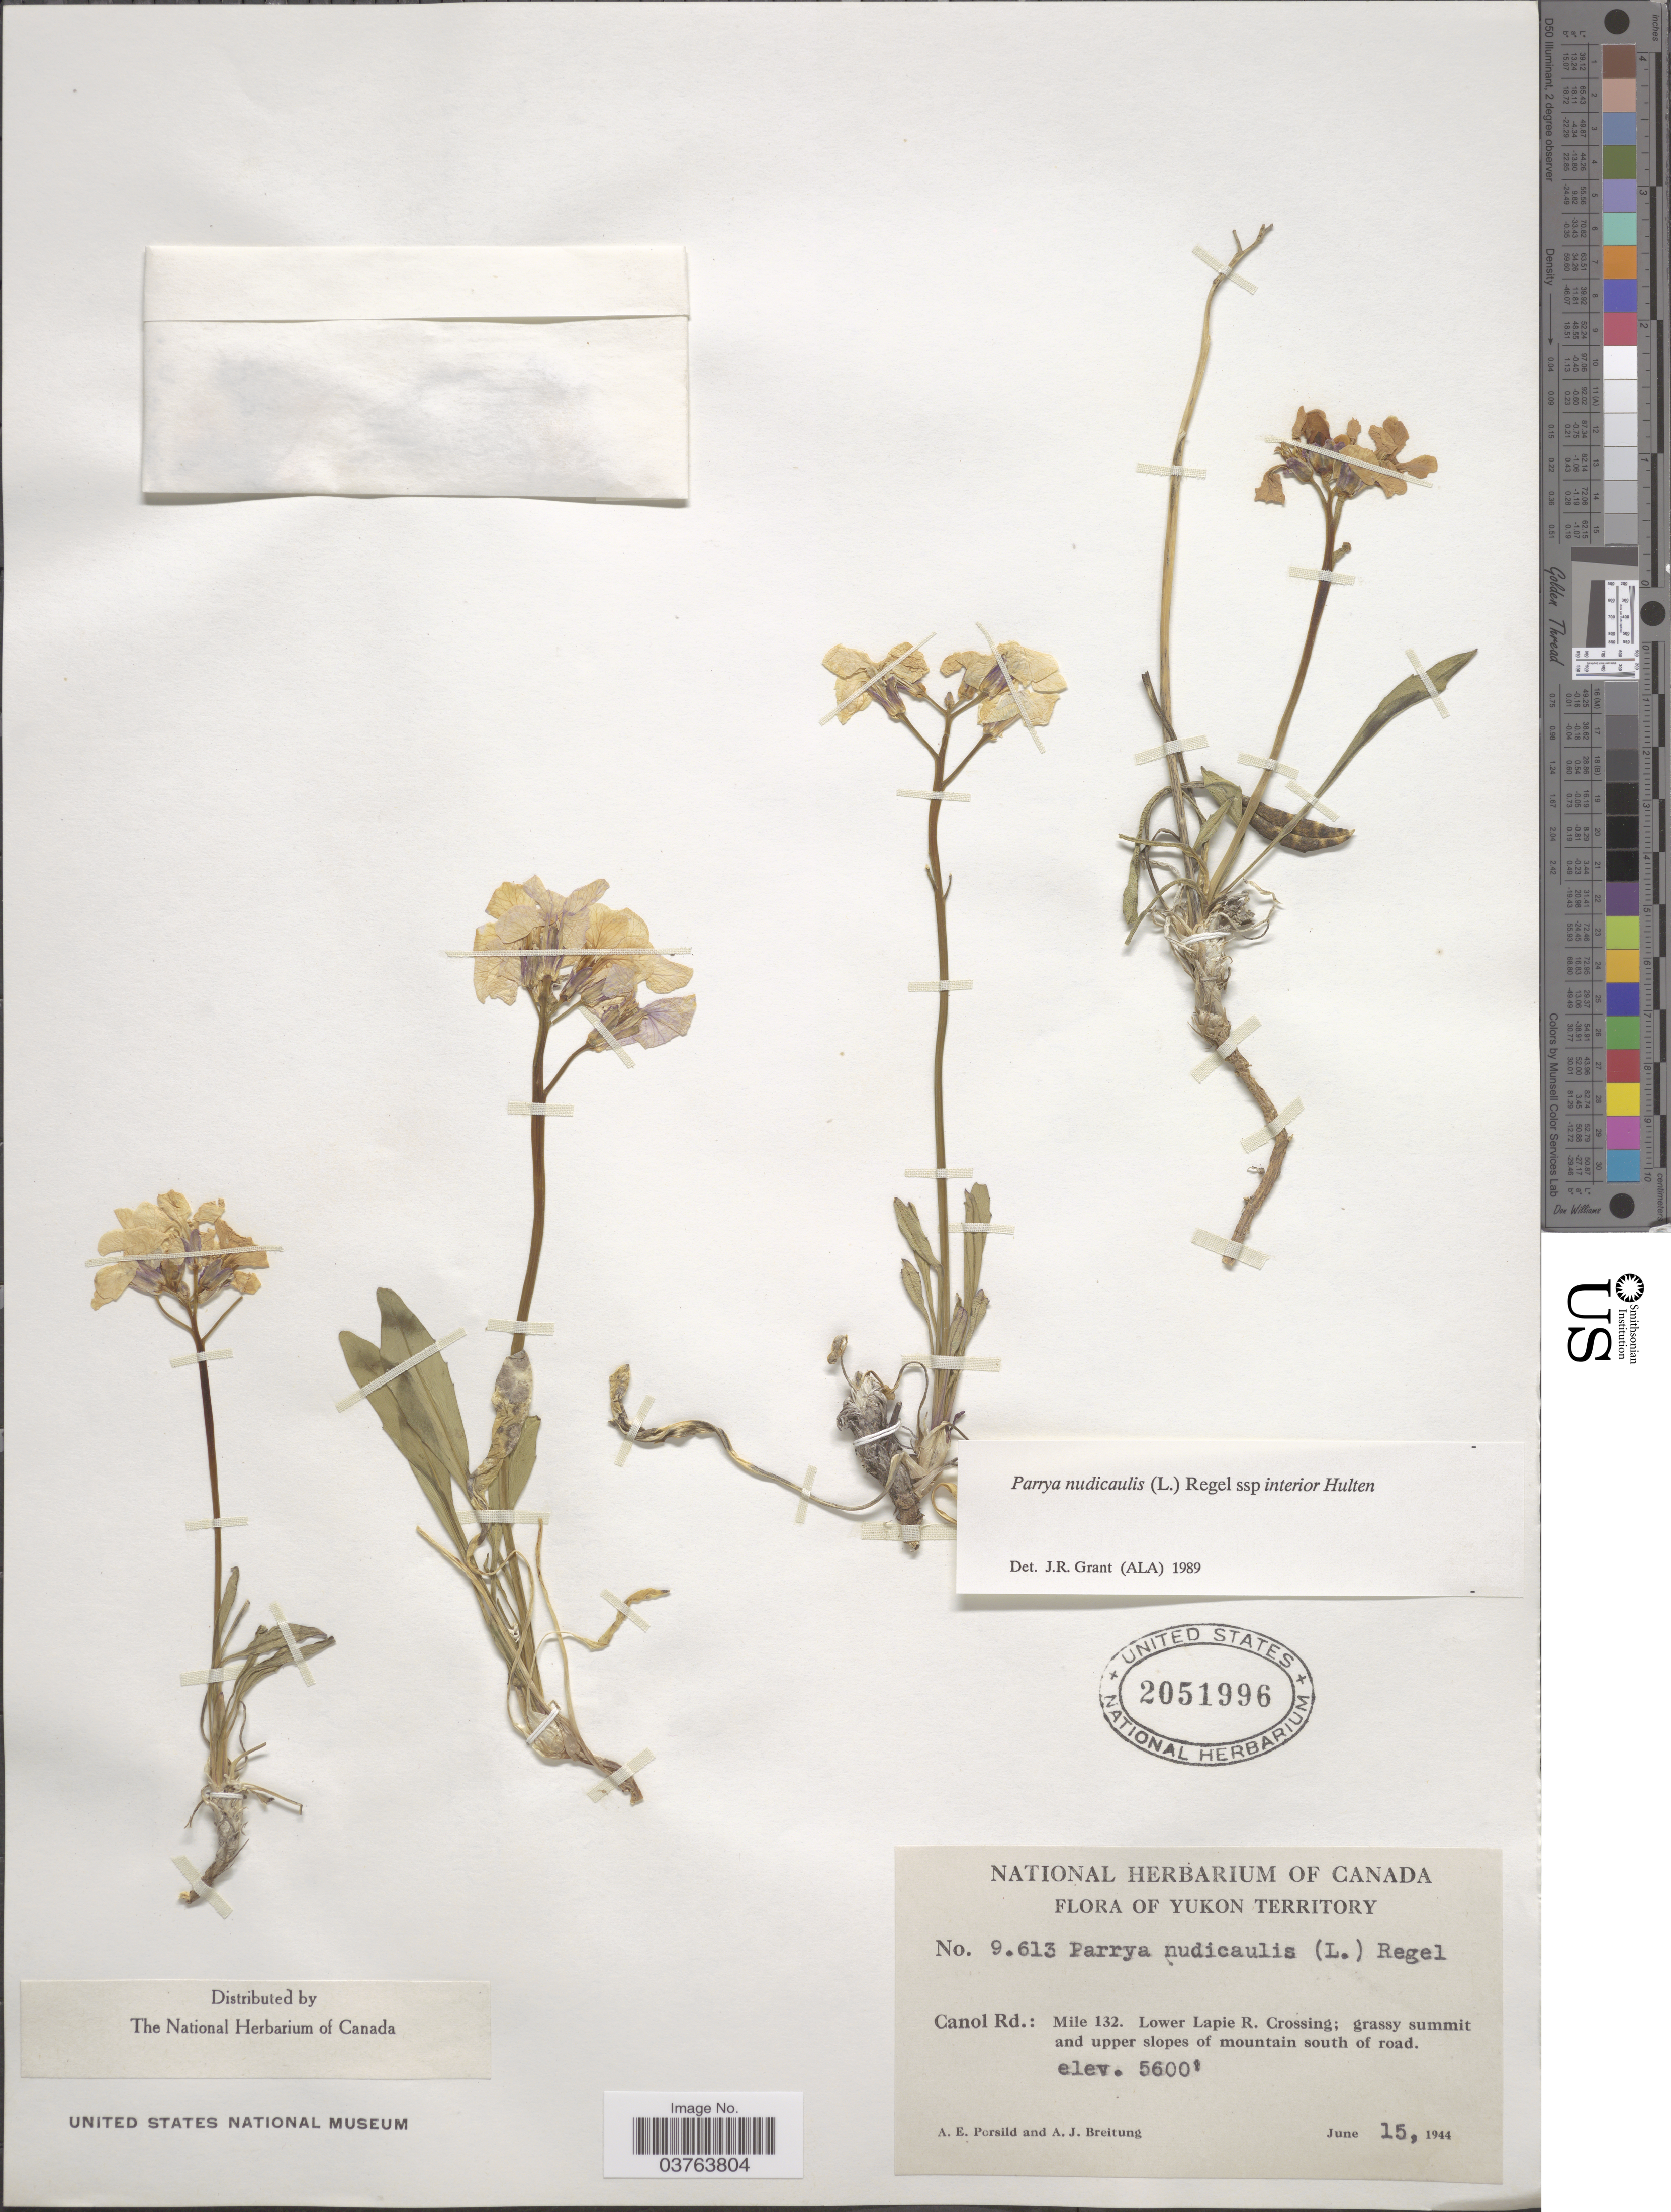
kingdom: Plantae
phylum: Tracheophyta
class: Magnoliopsida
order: Brassicales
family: Brassicaceae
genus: Parrya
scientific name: Parrya nudicaulis subsp. interior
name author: Hultén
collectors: A. E. Porsild & A. Breitung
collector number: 9613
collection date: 1944-06-15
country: Canada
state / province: Yukon Territory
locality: Canol Rd.: Mile 132. Lower Lapie R. Crossing; grassy summit and upper slopes of mountain south of road.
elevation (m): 1707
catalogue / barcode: US 2051996